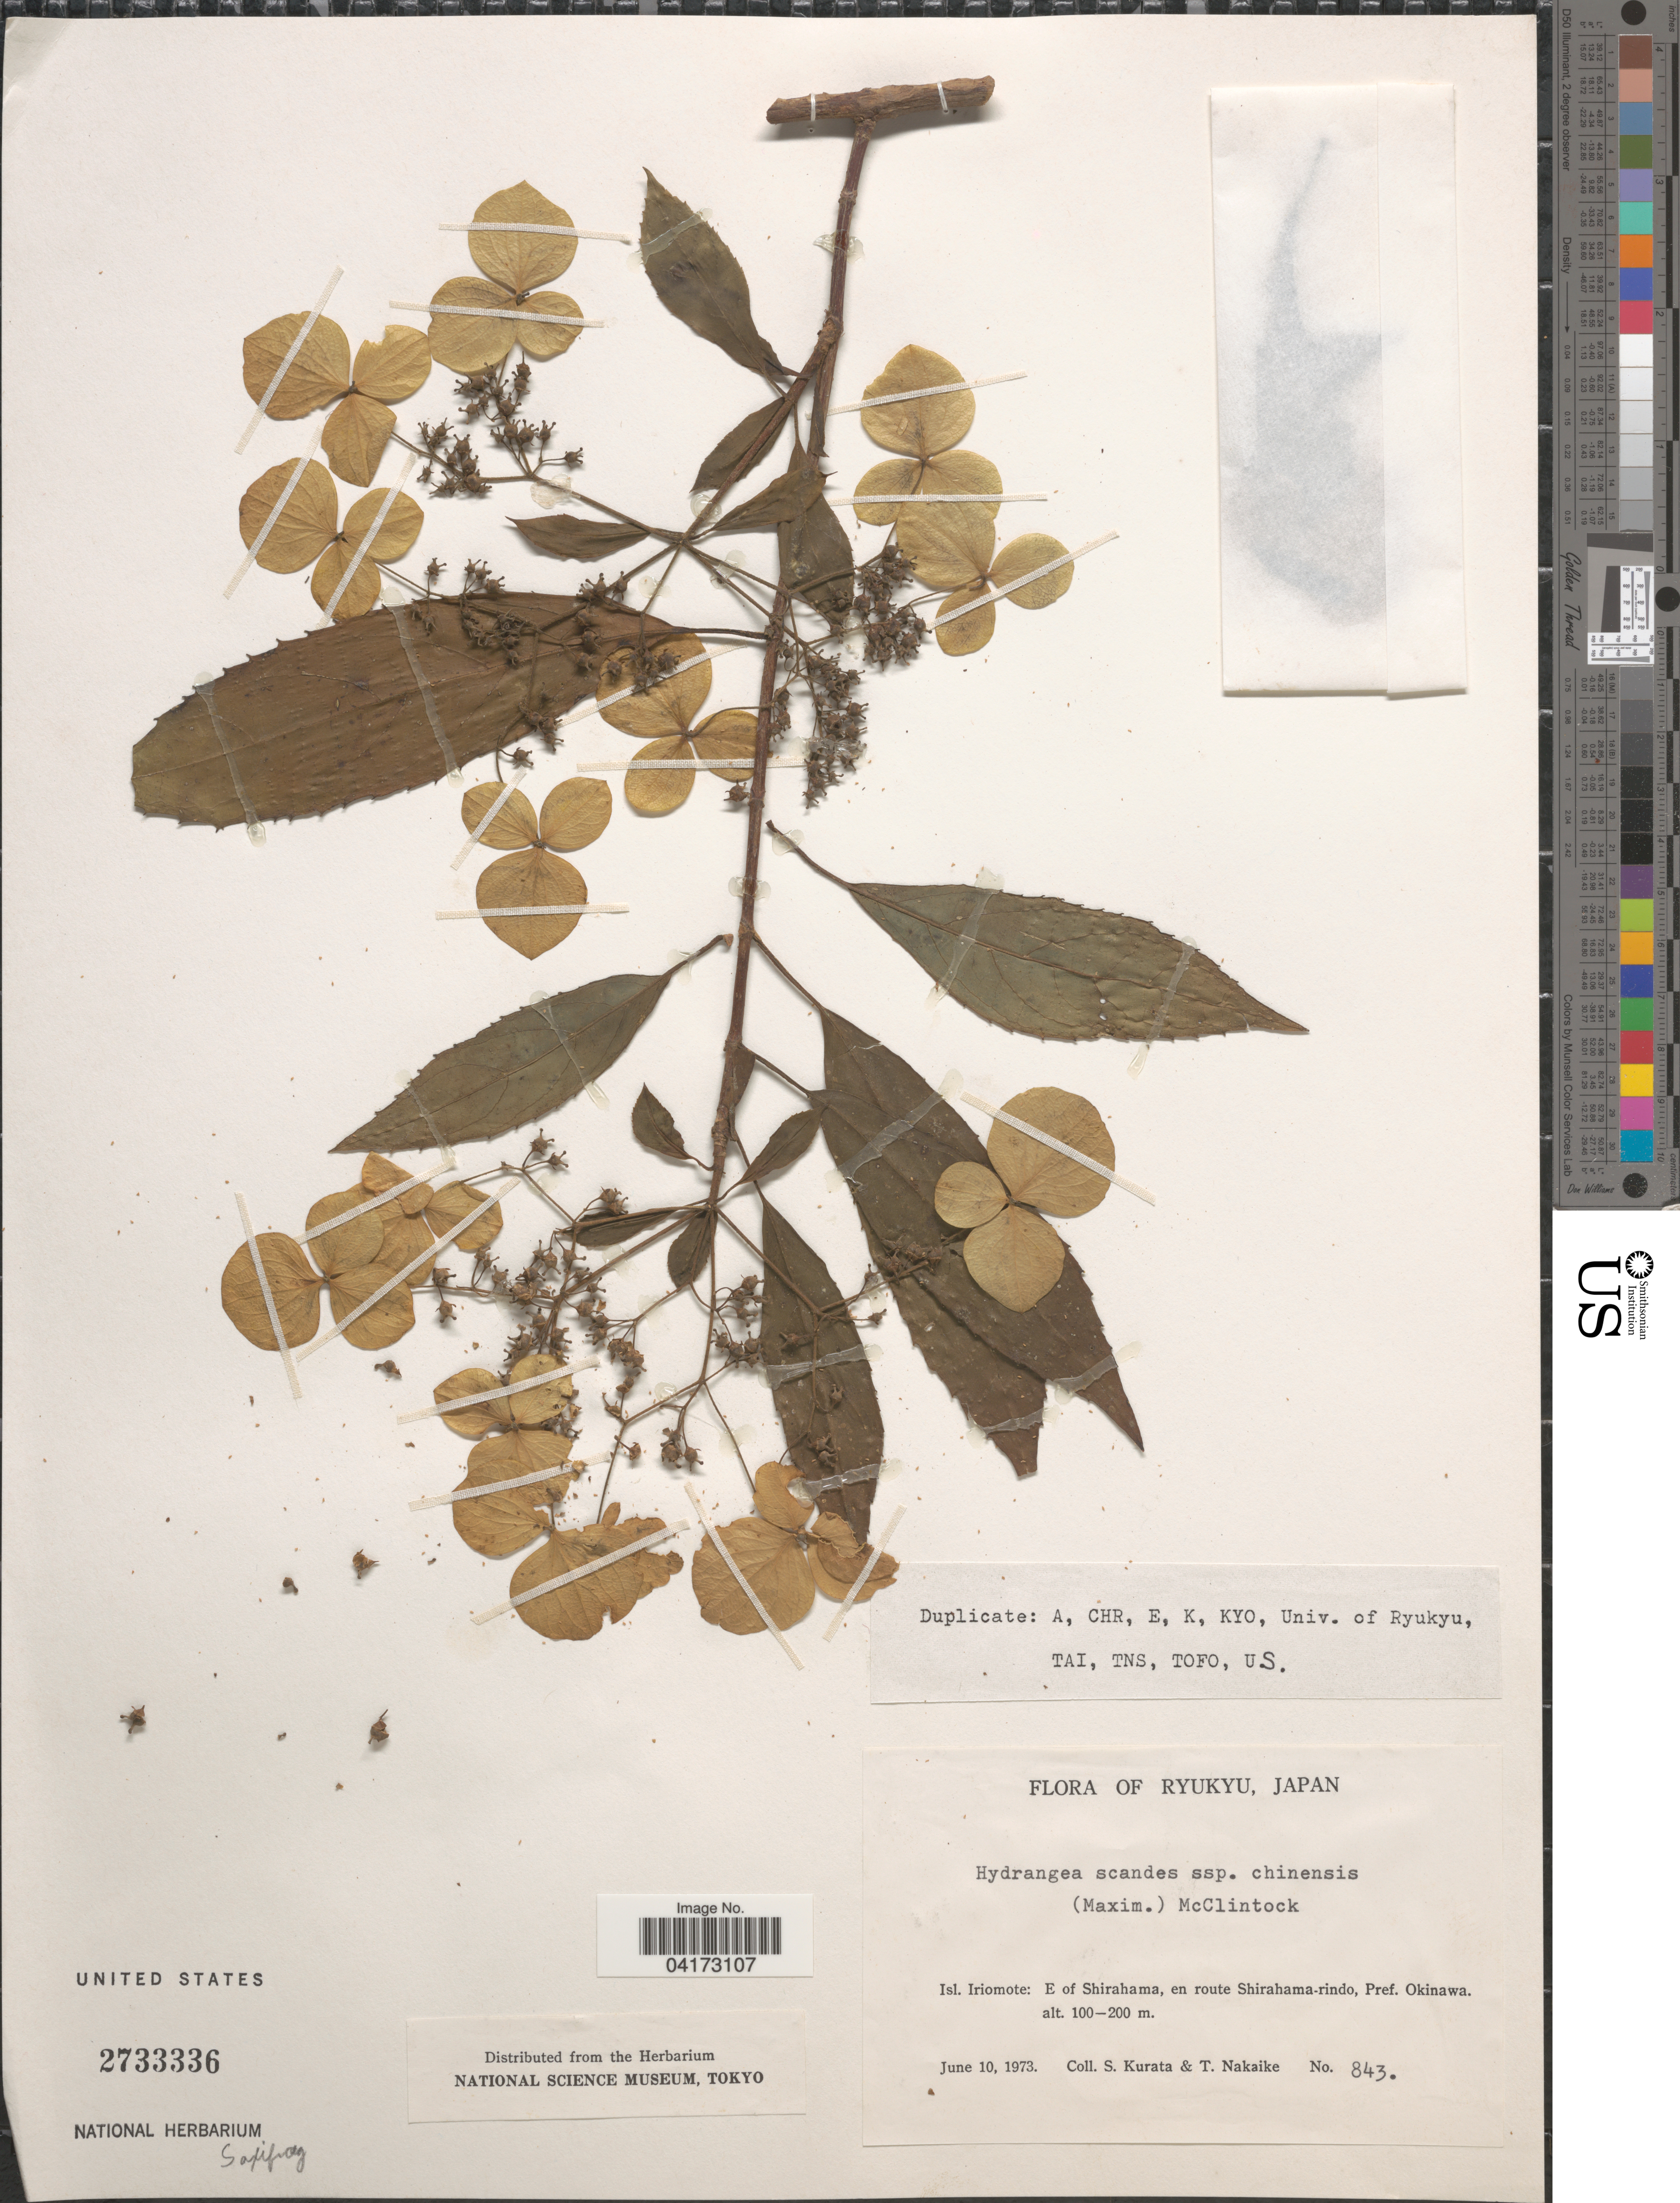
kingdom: Plantae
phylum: Tracheophyta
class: Magnoliopsida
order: Cornales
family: Hydrangeaceae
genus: Hydrangea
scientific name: Hydrangea scandens subsp. chinensis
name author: (Maxim.) E. M. McClint.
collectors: Sa. Kurata & T. Nakaike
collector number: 843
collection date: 1973-06-10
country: Japan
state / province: Okinawa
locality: Ryukyu. Isl. Iriomote: E of Shirahama, en route Shirahama-rindo, Pref. Okinawa.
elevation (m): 100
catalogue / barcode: US 2733336